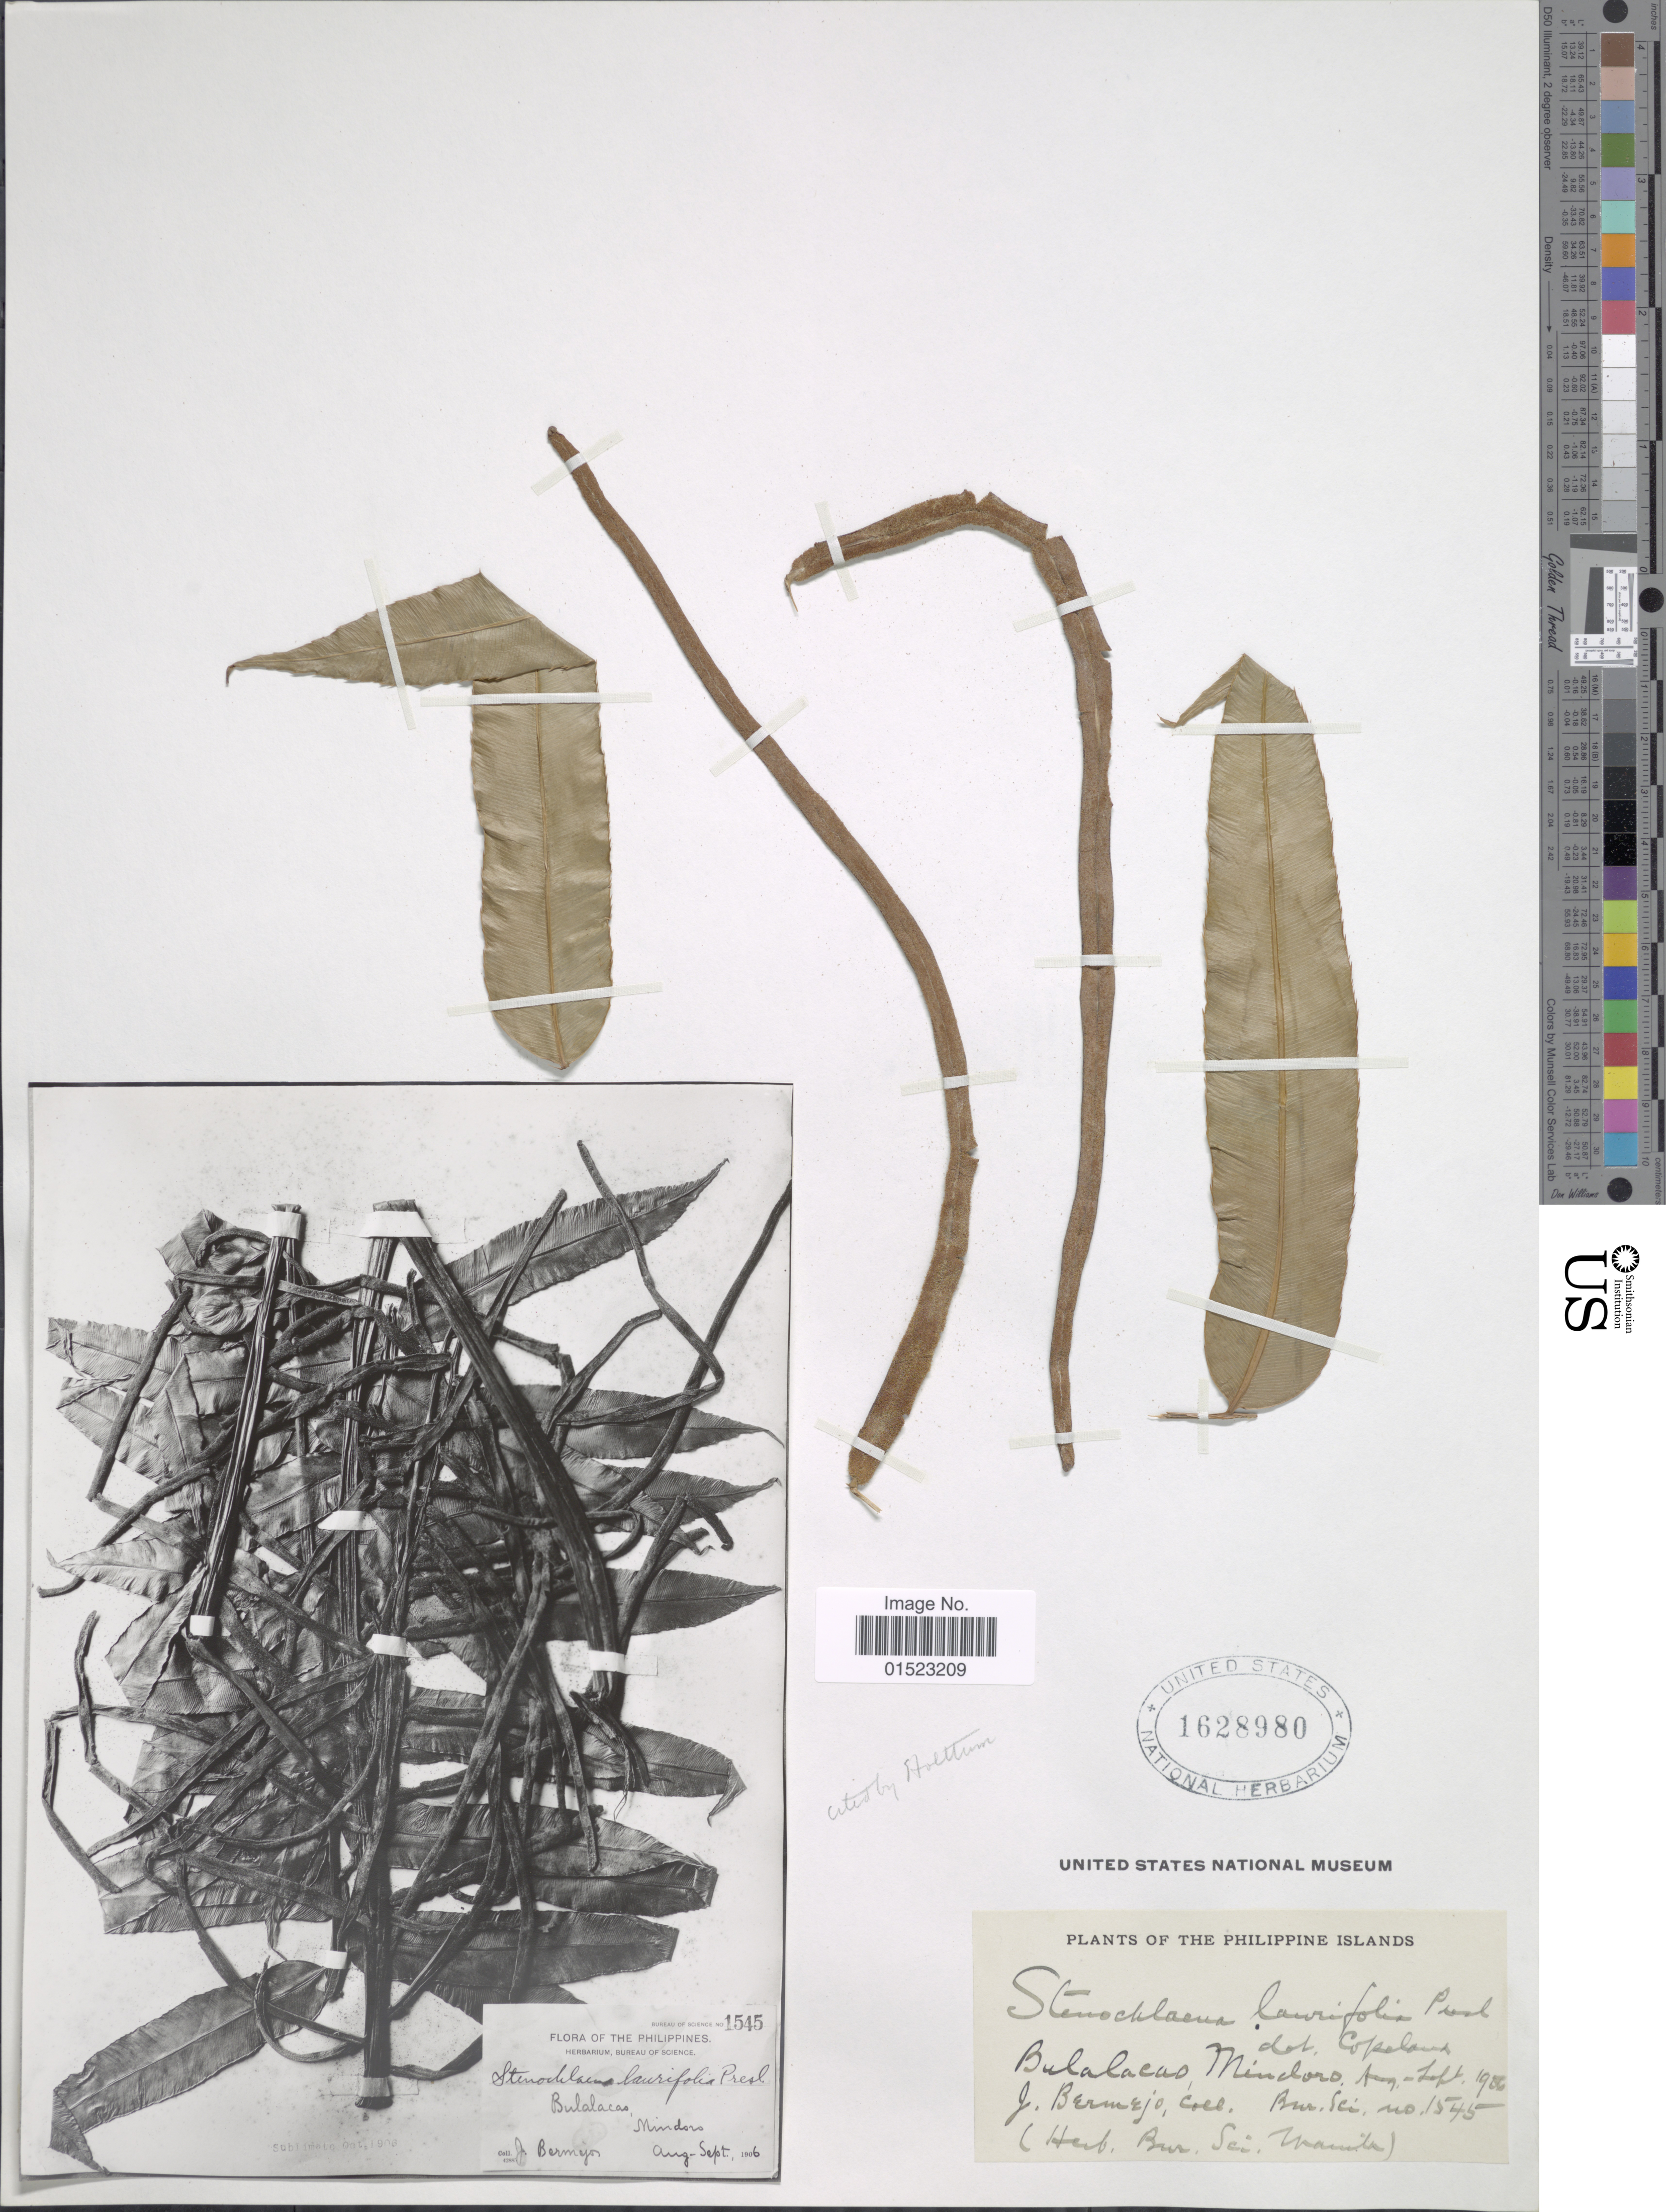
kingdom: Plantae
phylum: Tracheophyta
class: Polypodiopsida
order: Polypodiales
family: Blechnaceae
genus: Stenochlaena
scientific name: Stenochlaena cumingii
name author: Holttum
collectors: J. Bermejos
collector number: Bureau of Science 1545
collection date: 1906-08/1906-09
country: Philippines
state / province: Mimaropa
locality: Bulalacao, Mindoro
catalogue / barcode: US 1628980